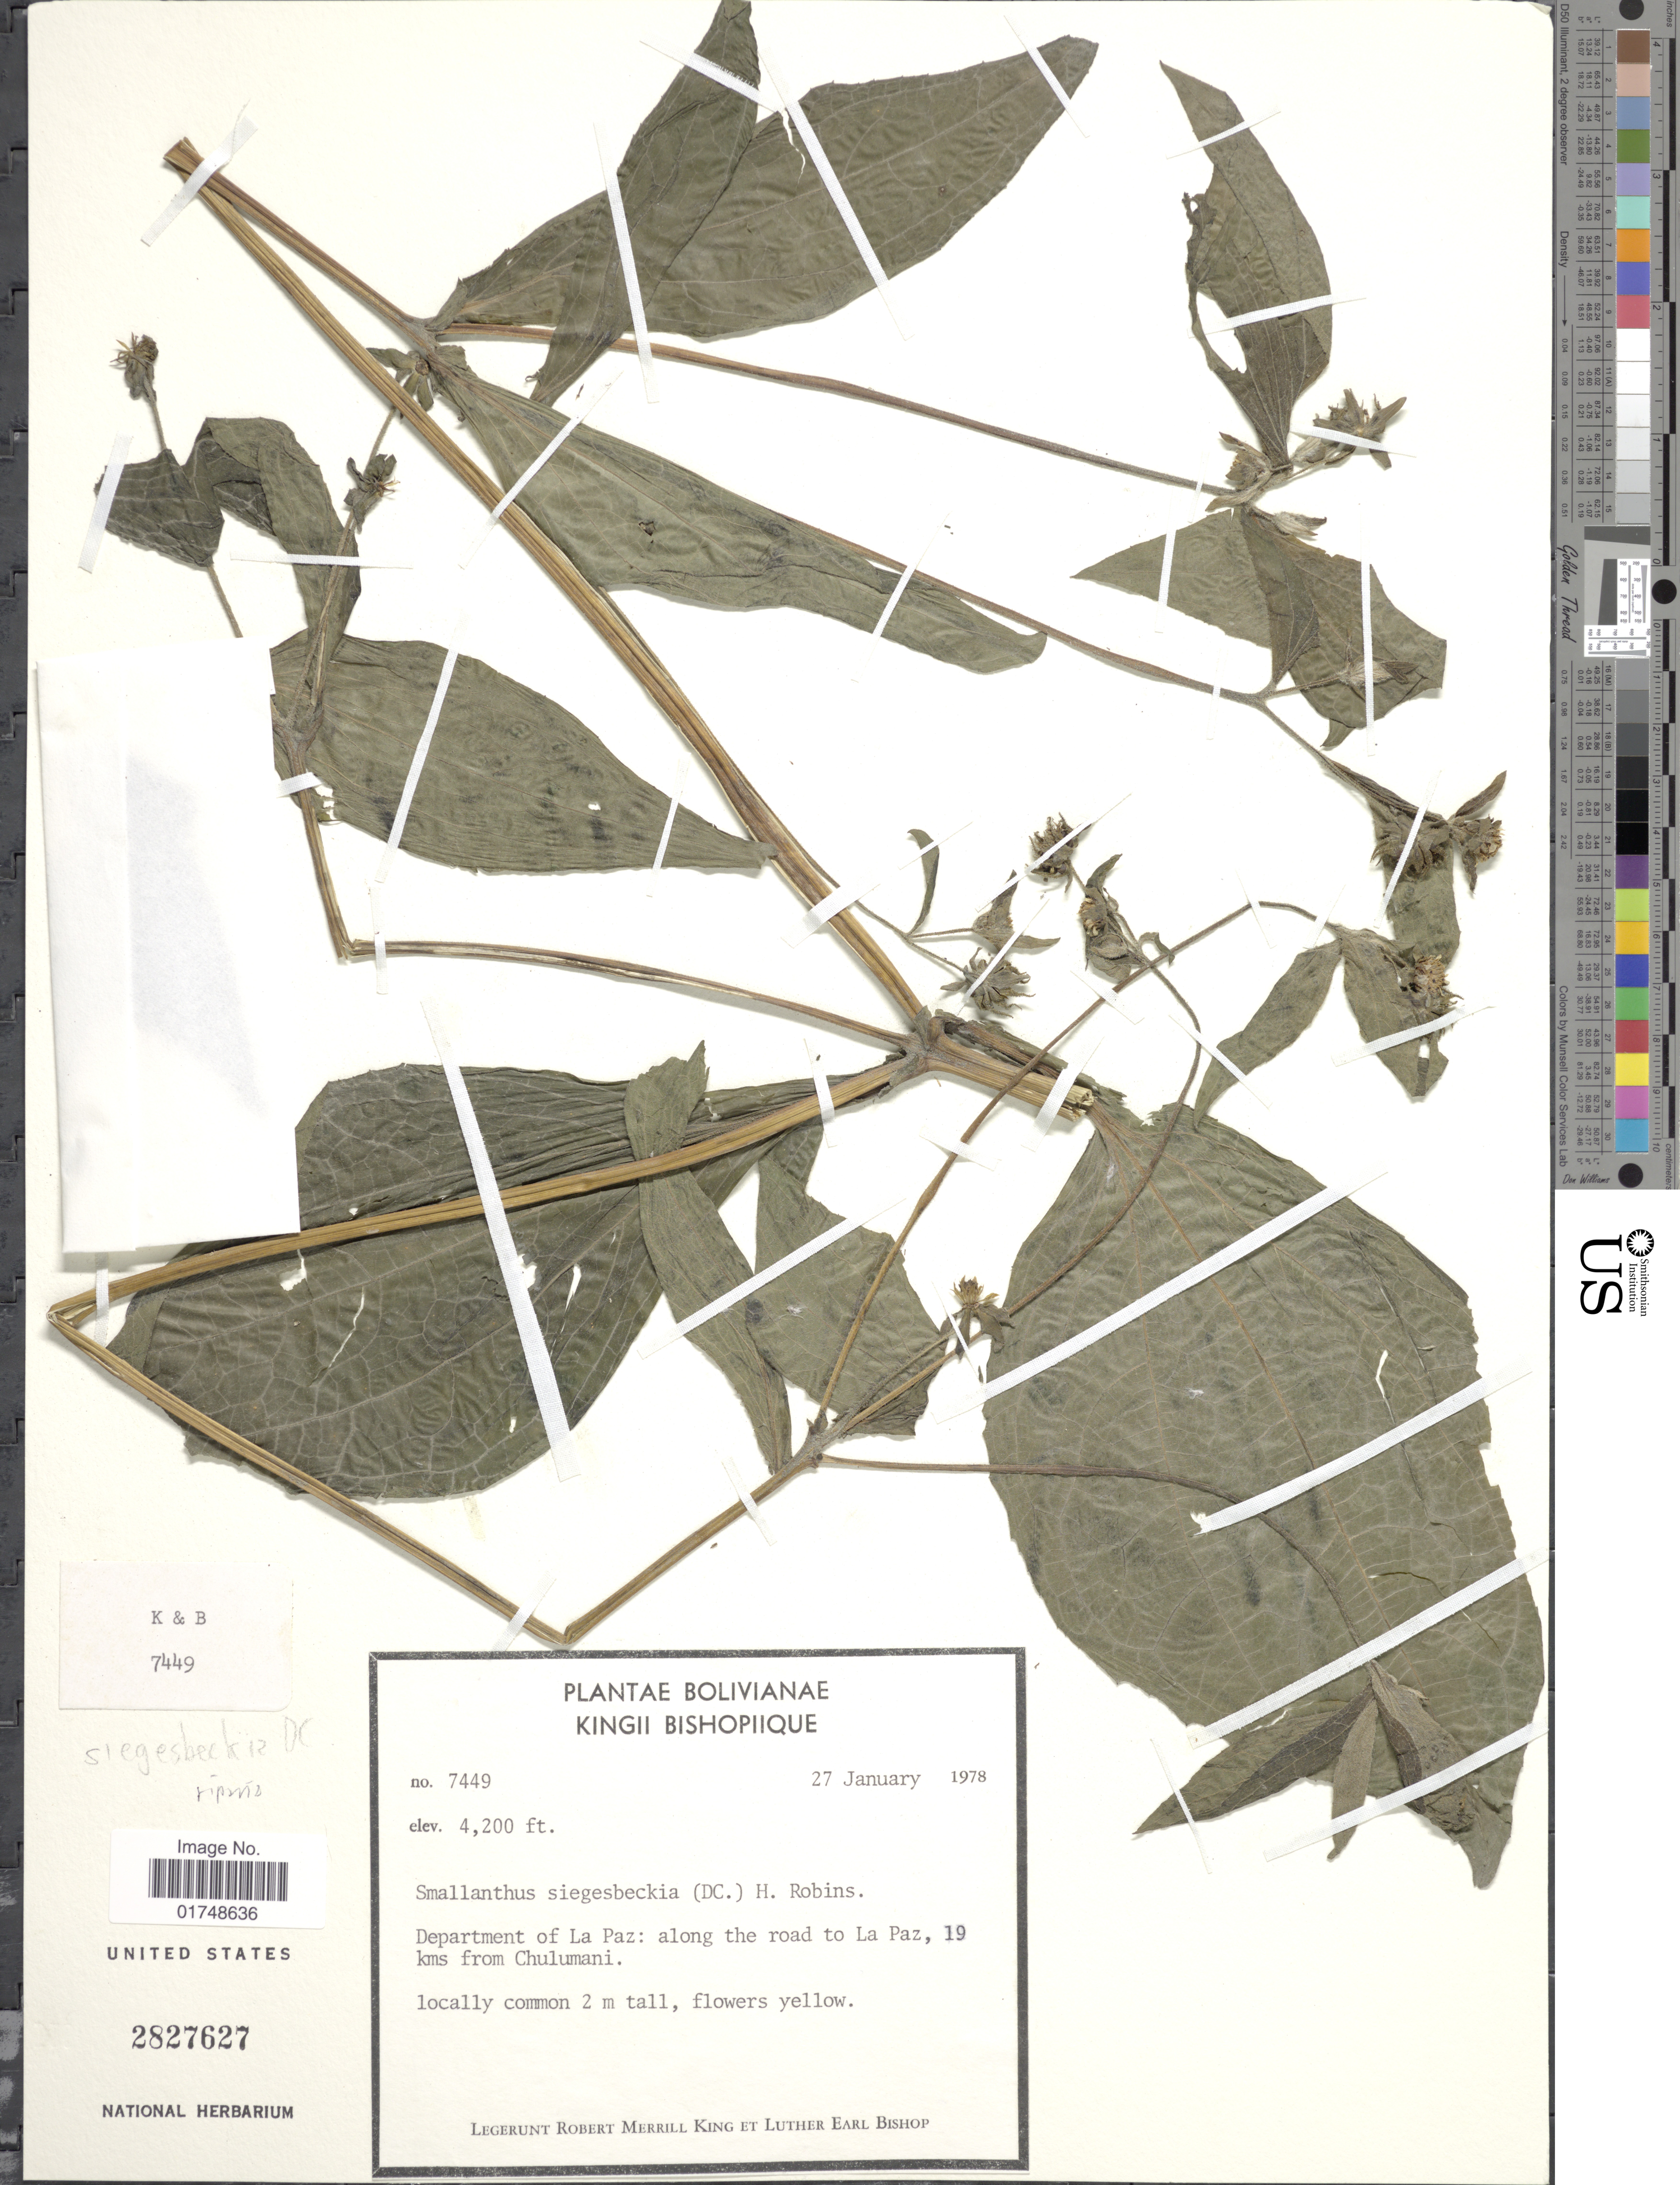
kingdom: Plantae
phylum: Tracheophyta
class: Magnoliopsida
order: Asterales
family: Asteraceae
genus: Smallanthus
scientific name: Smallanthus siegesbeckia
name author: (DC.) H. Rob.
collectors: R. M. King & L. E. Bishop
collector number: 7449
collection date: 1978-01-27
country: Bolivia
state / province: La Paz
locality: Department of La Paz: along the road to La Paz, 19 kms from Chulumani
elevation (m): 1280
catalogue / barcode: US 2827627